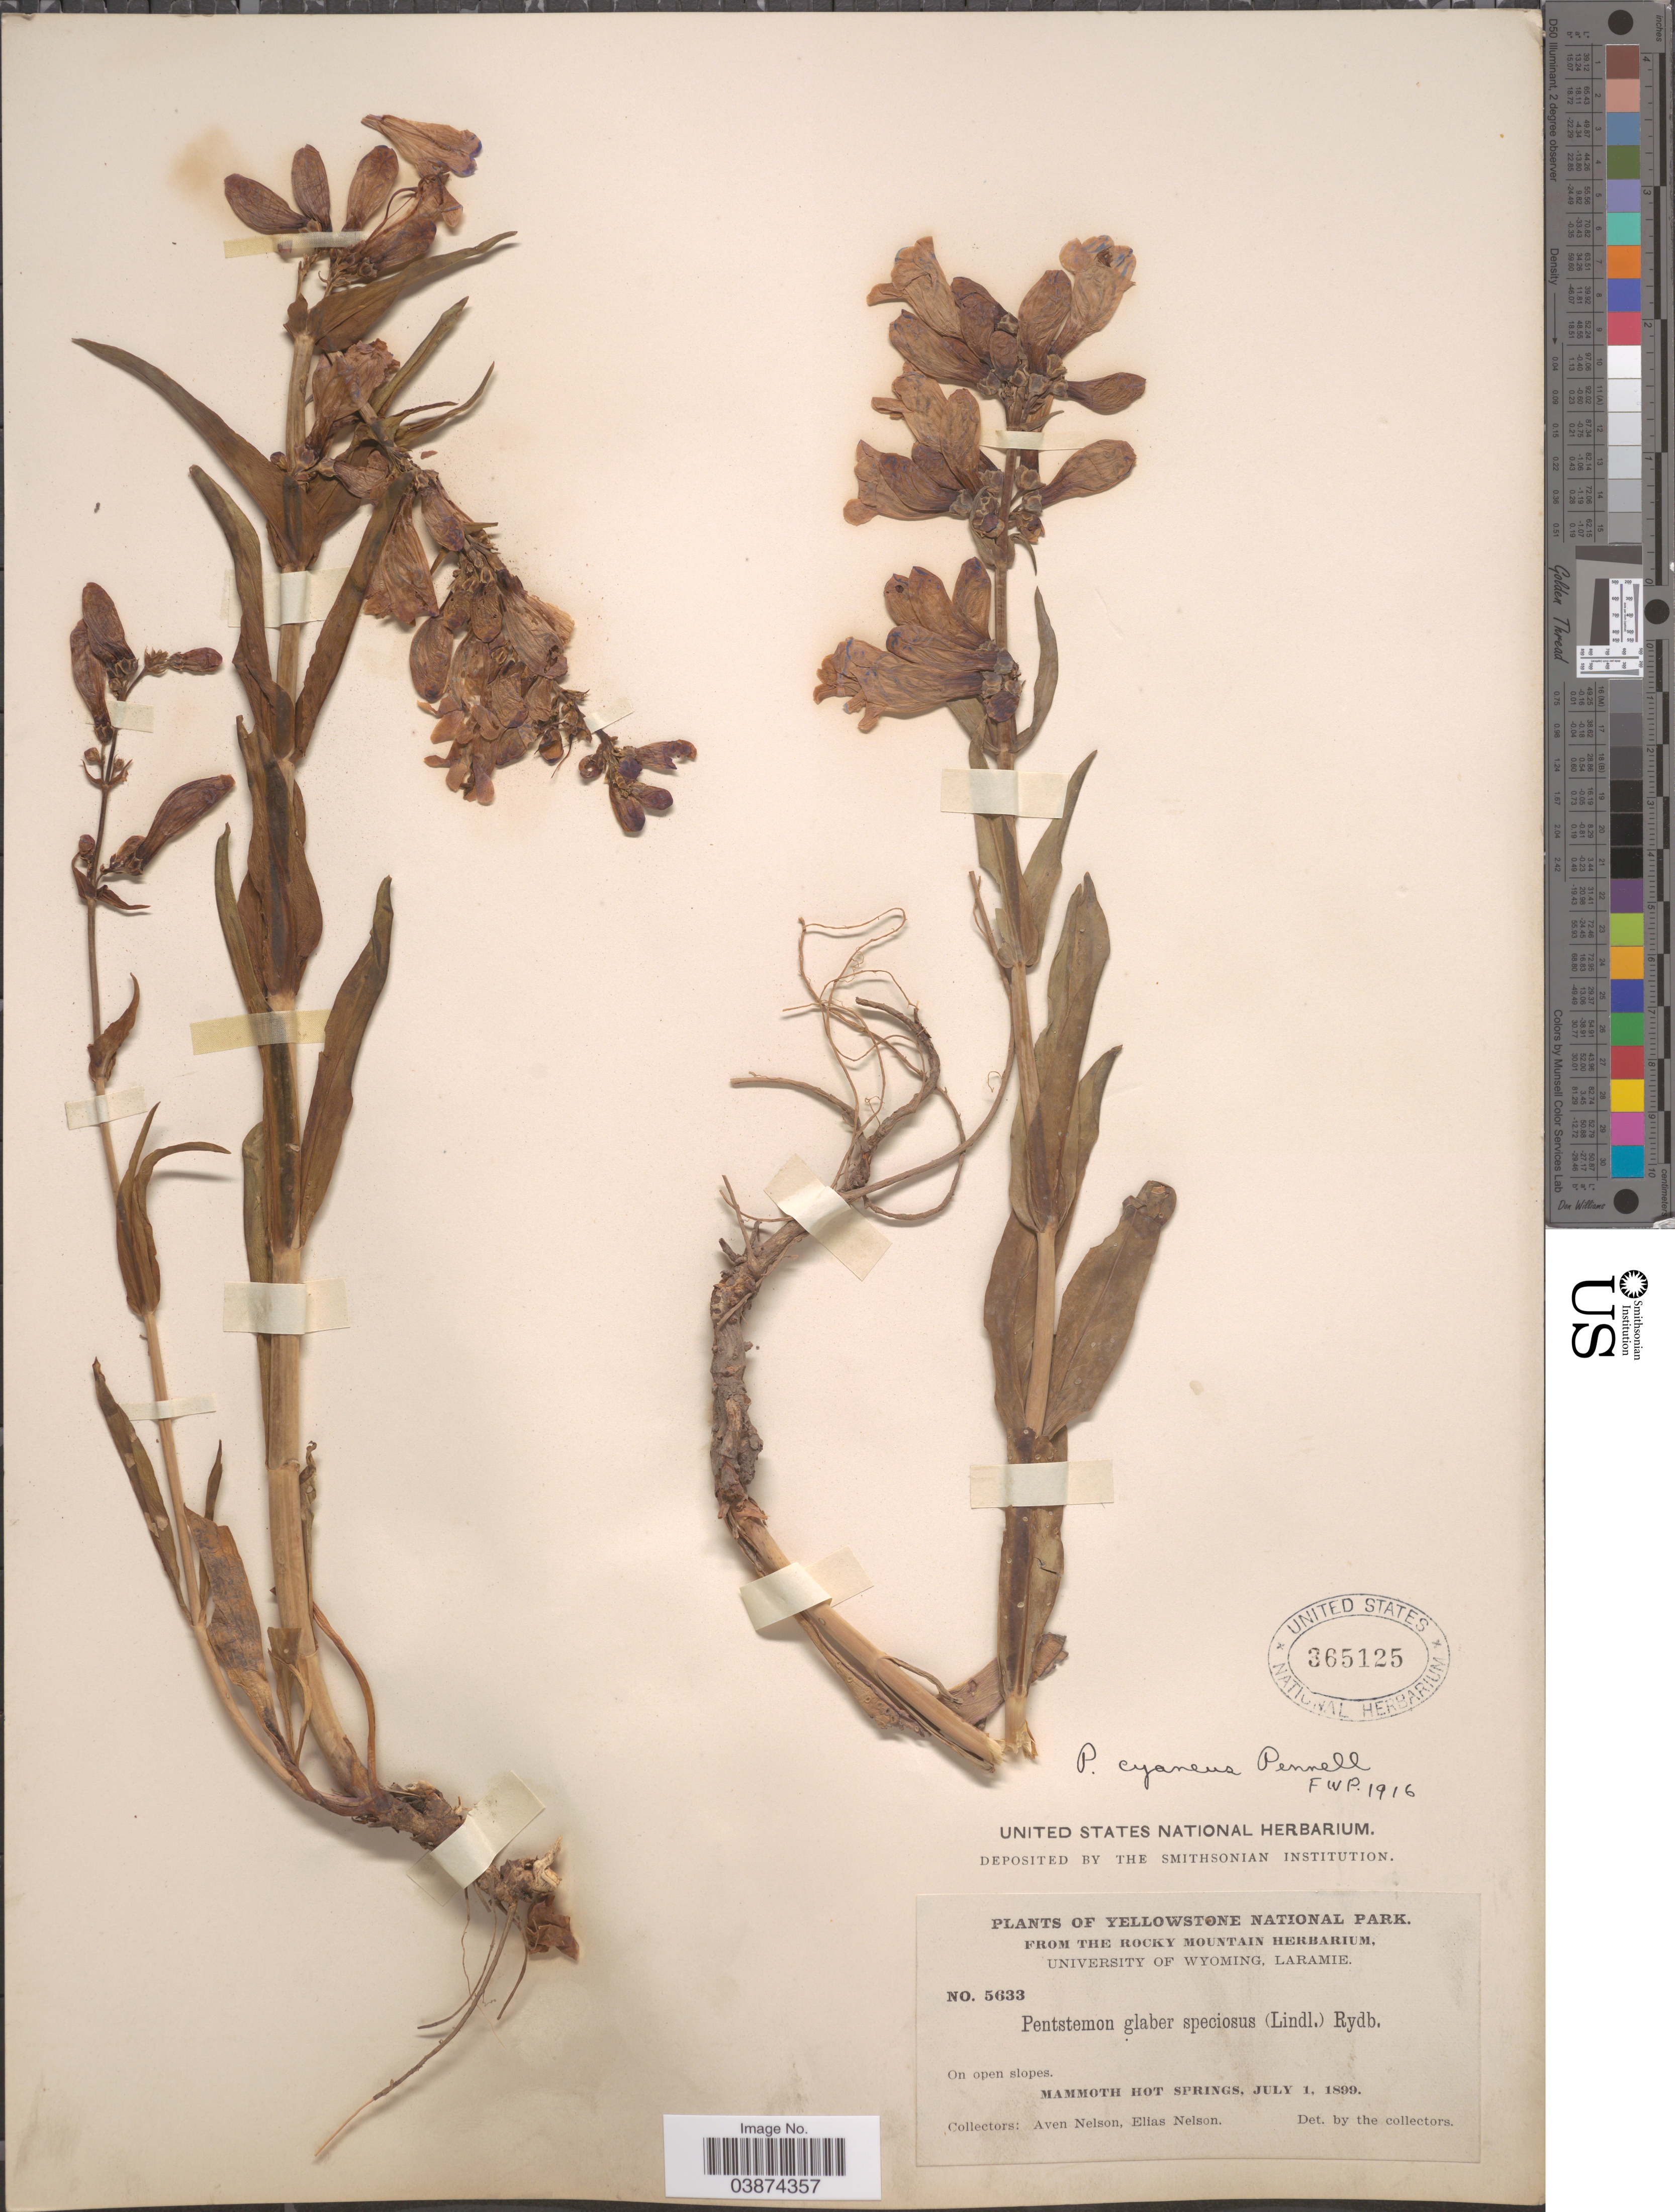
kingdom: Plantae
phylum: Tracheophyta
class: Magnoliopsida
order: Lamiales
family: Plantaginaceae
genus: Penstemon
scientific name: Penstemon cyaneus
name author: Pennell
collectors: A. Nelson & E. Nelson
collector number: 5633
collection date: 1899-07-01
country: United States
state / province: Wyoming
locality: Yellowstone National Park. Mammoth Hot Springs.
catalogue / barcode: US 365125